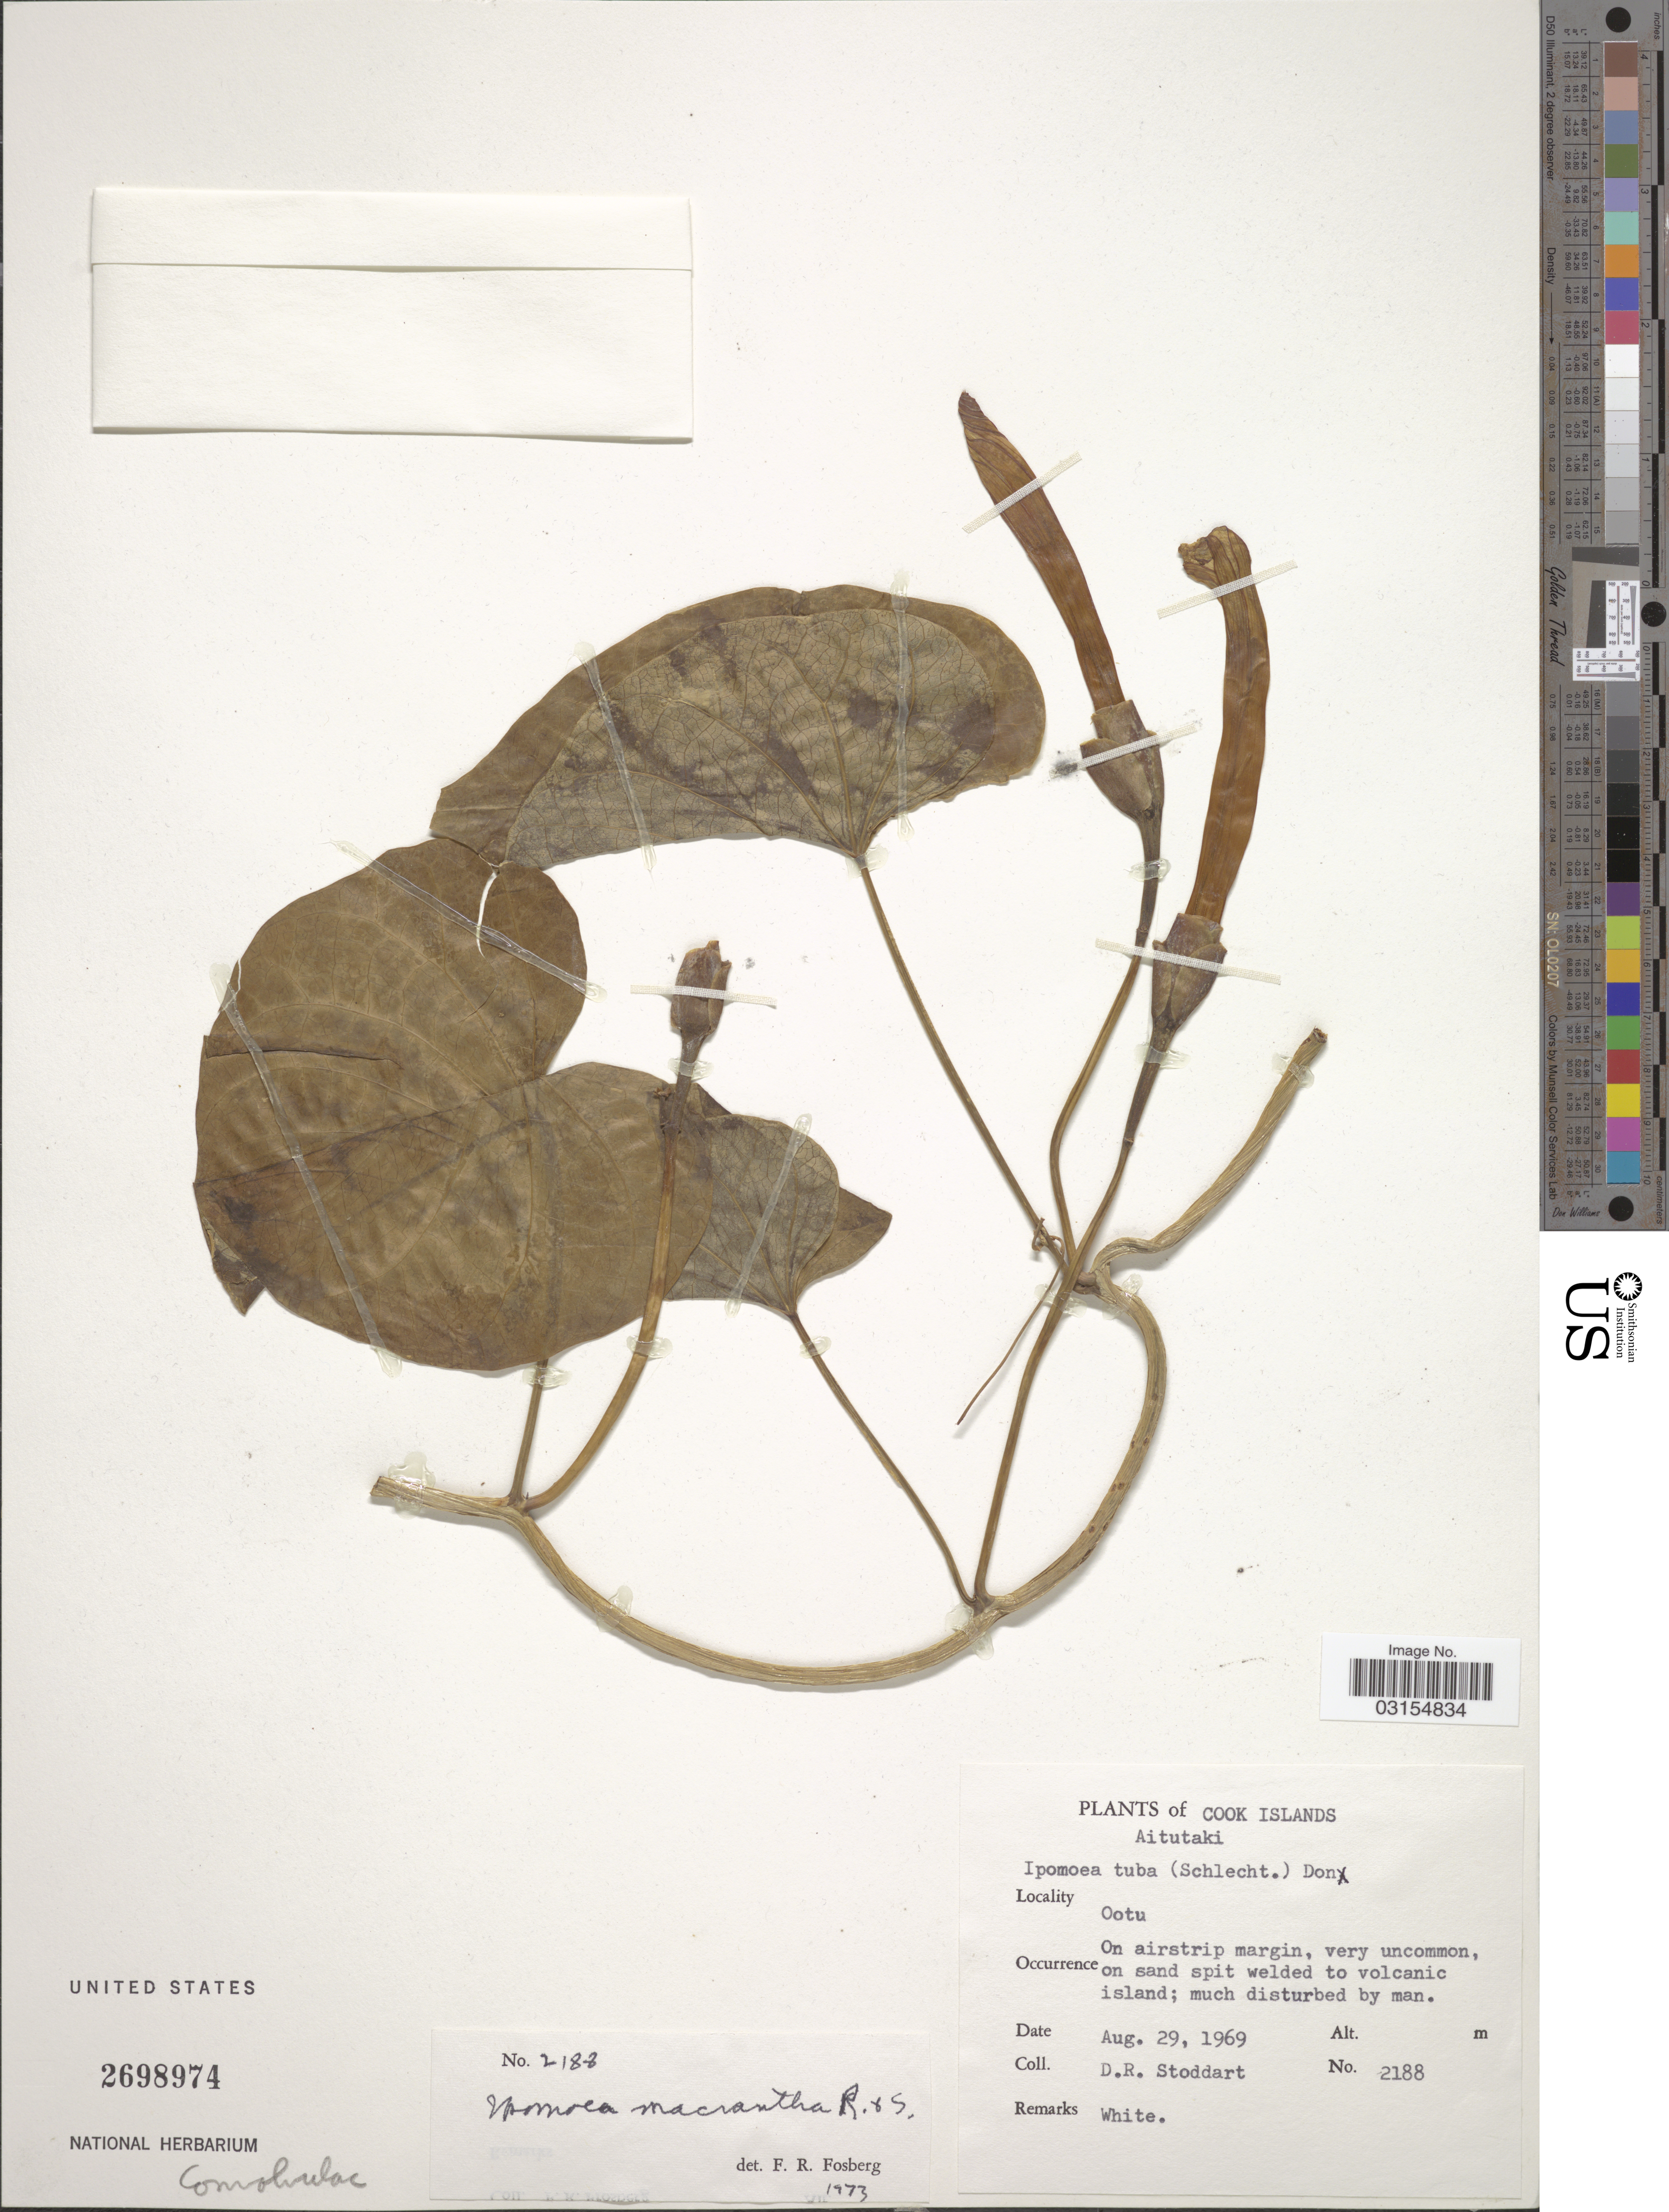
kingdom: Plantae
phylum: Tracheophyta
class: Magnoliopsida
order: Solanales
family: Convolvulaceae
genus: Ipomoea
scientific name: Ipomoea violacea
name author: L.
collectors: D. R. Stoddart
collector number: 2188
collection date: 1969-08-29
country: Cook Islands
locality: Aitutaki, Ootu.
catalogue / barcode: US 2698974